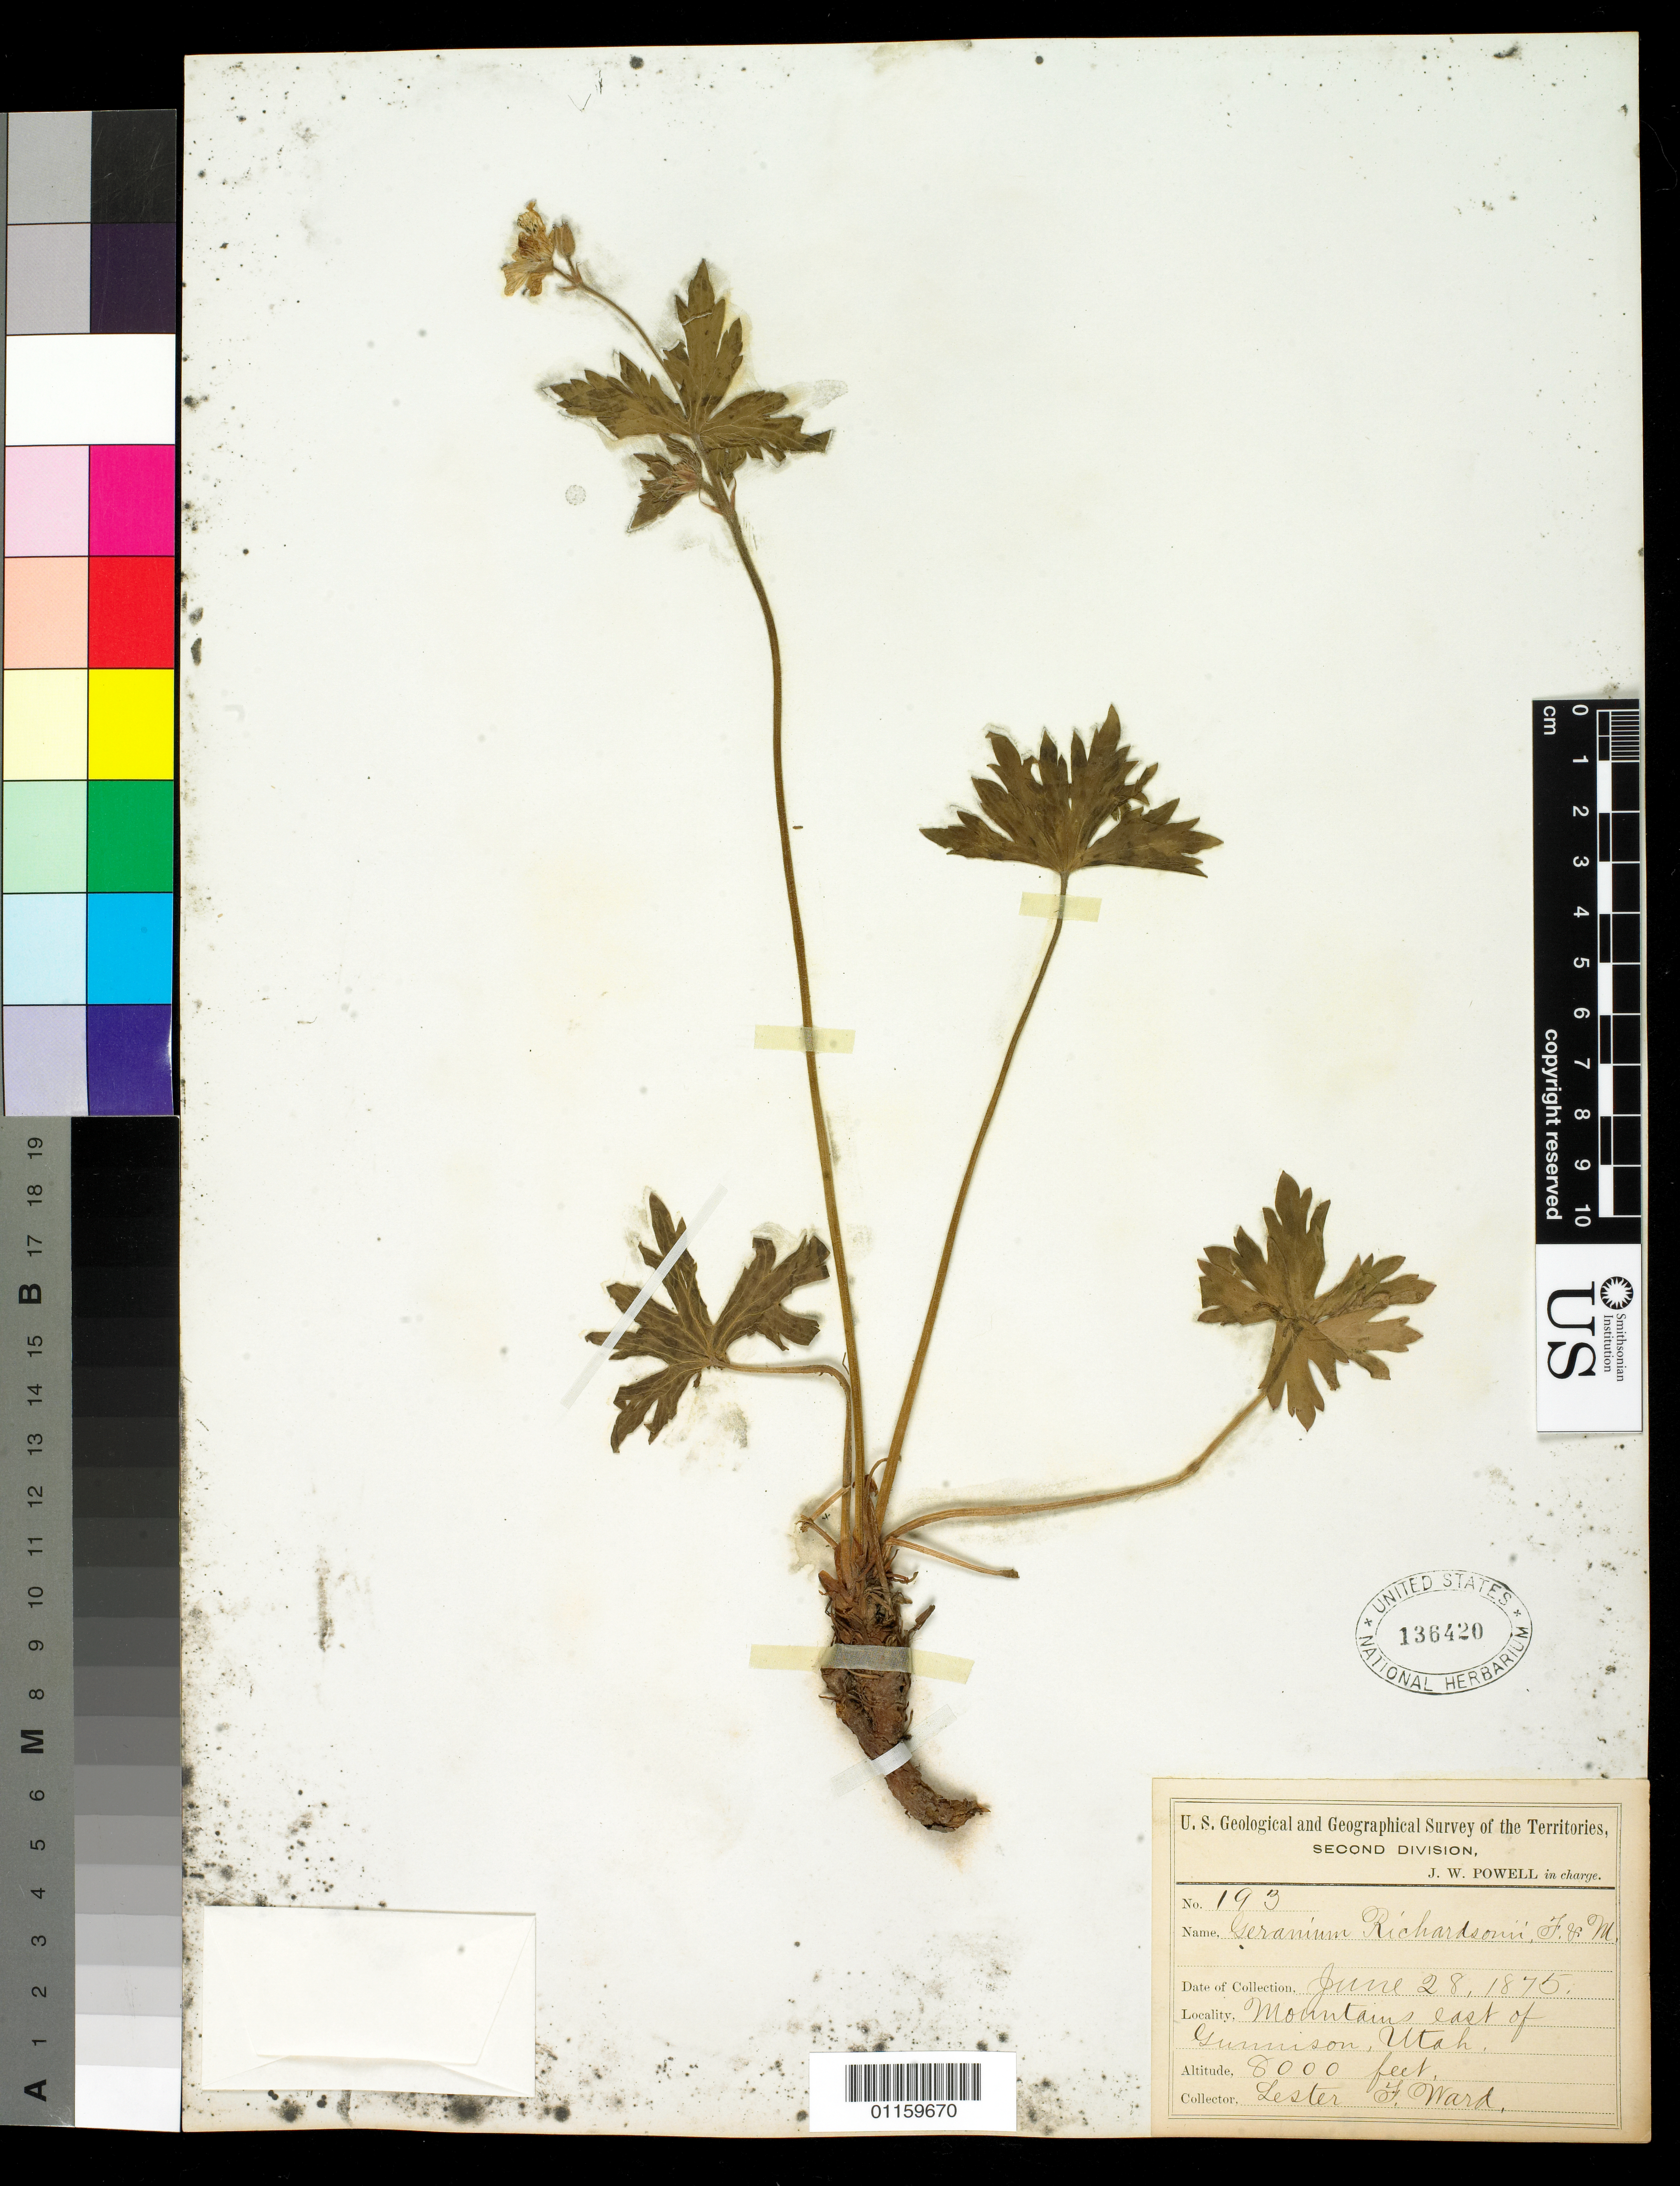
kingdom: Plantae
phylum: Tracheophyta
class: Magnoliopsida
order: Geraniales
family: Geraniaceae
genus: Geranium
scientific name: Geranium richardsonii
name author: Fisch. & Trautv.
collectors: L. F. Ward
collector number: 204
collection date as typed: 28 Jun 1875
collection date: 1875-06-28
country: United States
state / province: Utah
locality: Mountains east of Gunnison.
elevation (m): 2438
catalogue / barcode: US 136420